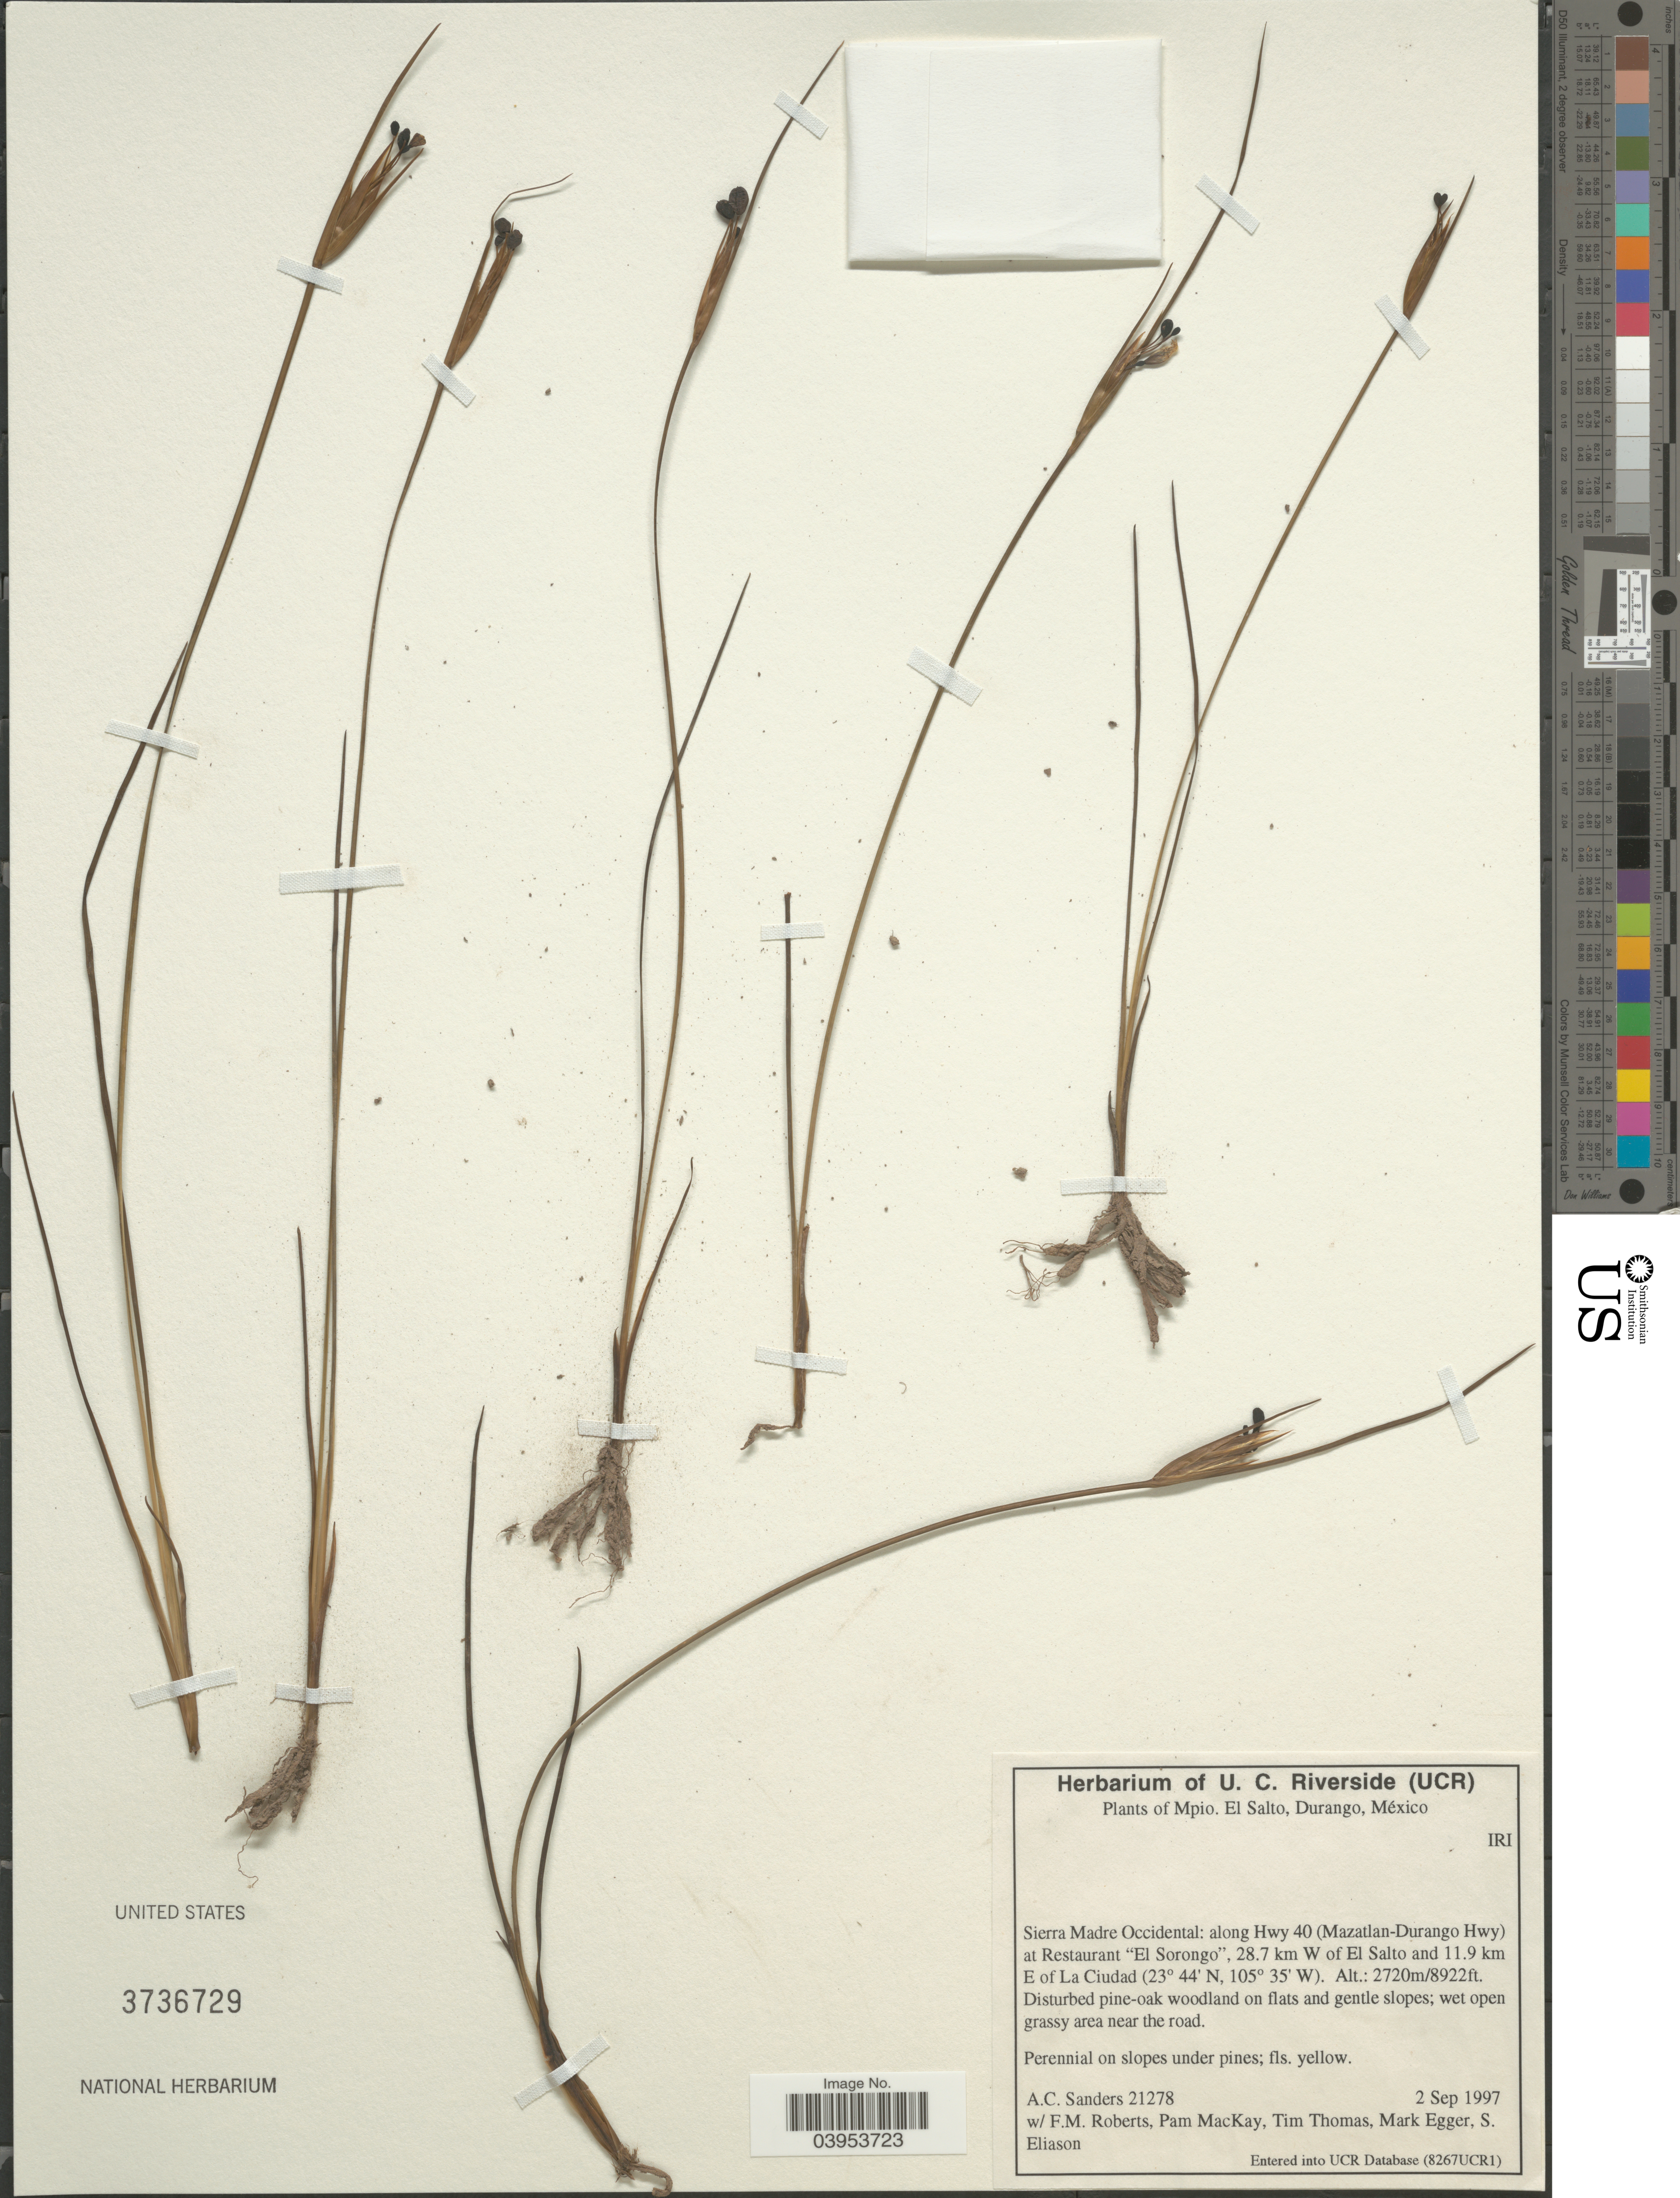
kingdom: Plantae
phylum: Tracheophyta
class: Liliopsida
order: Asparagales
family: Iridaceae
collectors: A. Sanders, F. Roberts, P. Mackay, T. Thomas & et al.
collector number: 21278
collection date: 1997-09-02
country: Mexico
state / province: Durango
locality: Mpio. El Salto. Sierra Madre Occidental: along Hwy 40 (Mazatlan-Durango Hwy) at Restaurant "El Sorongo", 28.7 km W of El Salto and 11.9 km E of La Ciudad.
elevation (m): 2720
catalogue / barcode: US 3736729